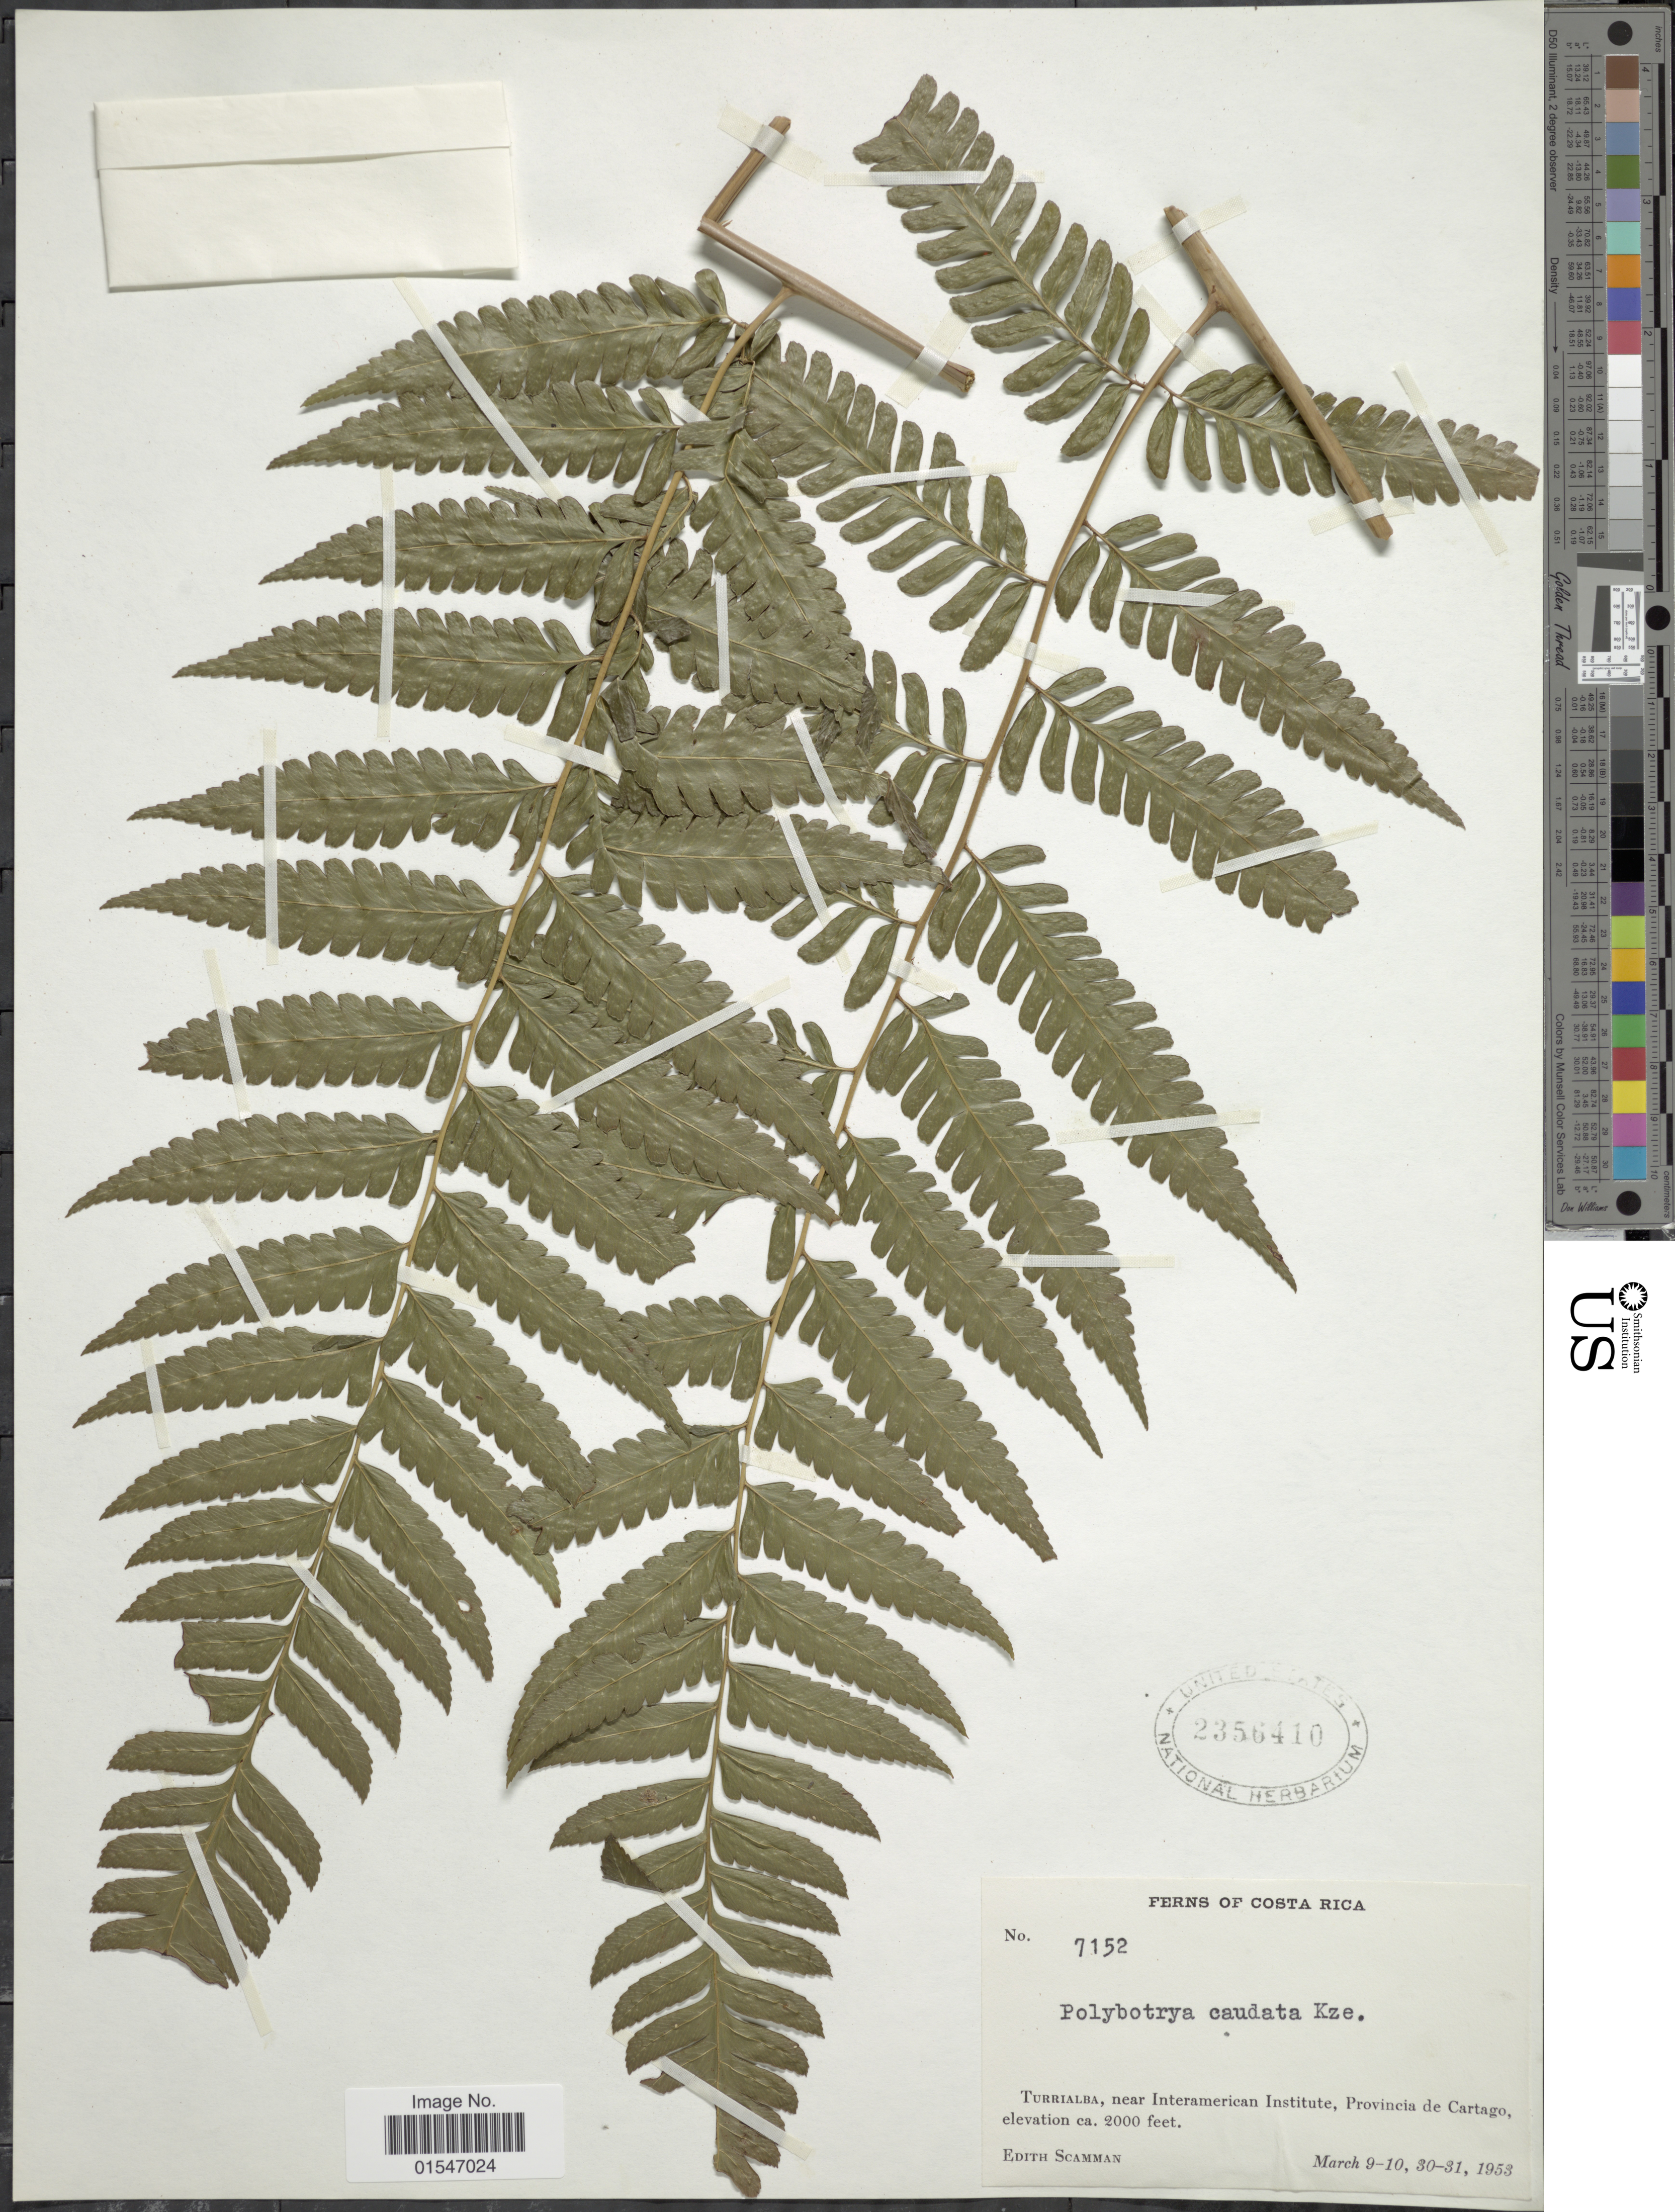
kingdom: Plantae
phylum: Tracheophyta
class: Polypodiopsida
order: Polypodiales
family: Dryopteridaceae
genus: Polybotrya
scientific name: Polybotrya osmundacea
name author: Humb. & Bonpl. ex Willd.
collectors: E. Scamman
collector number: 7152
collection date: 1953-03-09/1953-03-31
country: Costa Rica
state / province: Cartago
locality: Costa Rica, Turrialba, near Interamerican Institute, Provincia de Cartago.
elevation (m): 610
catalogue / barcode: US 2356410